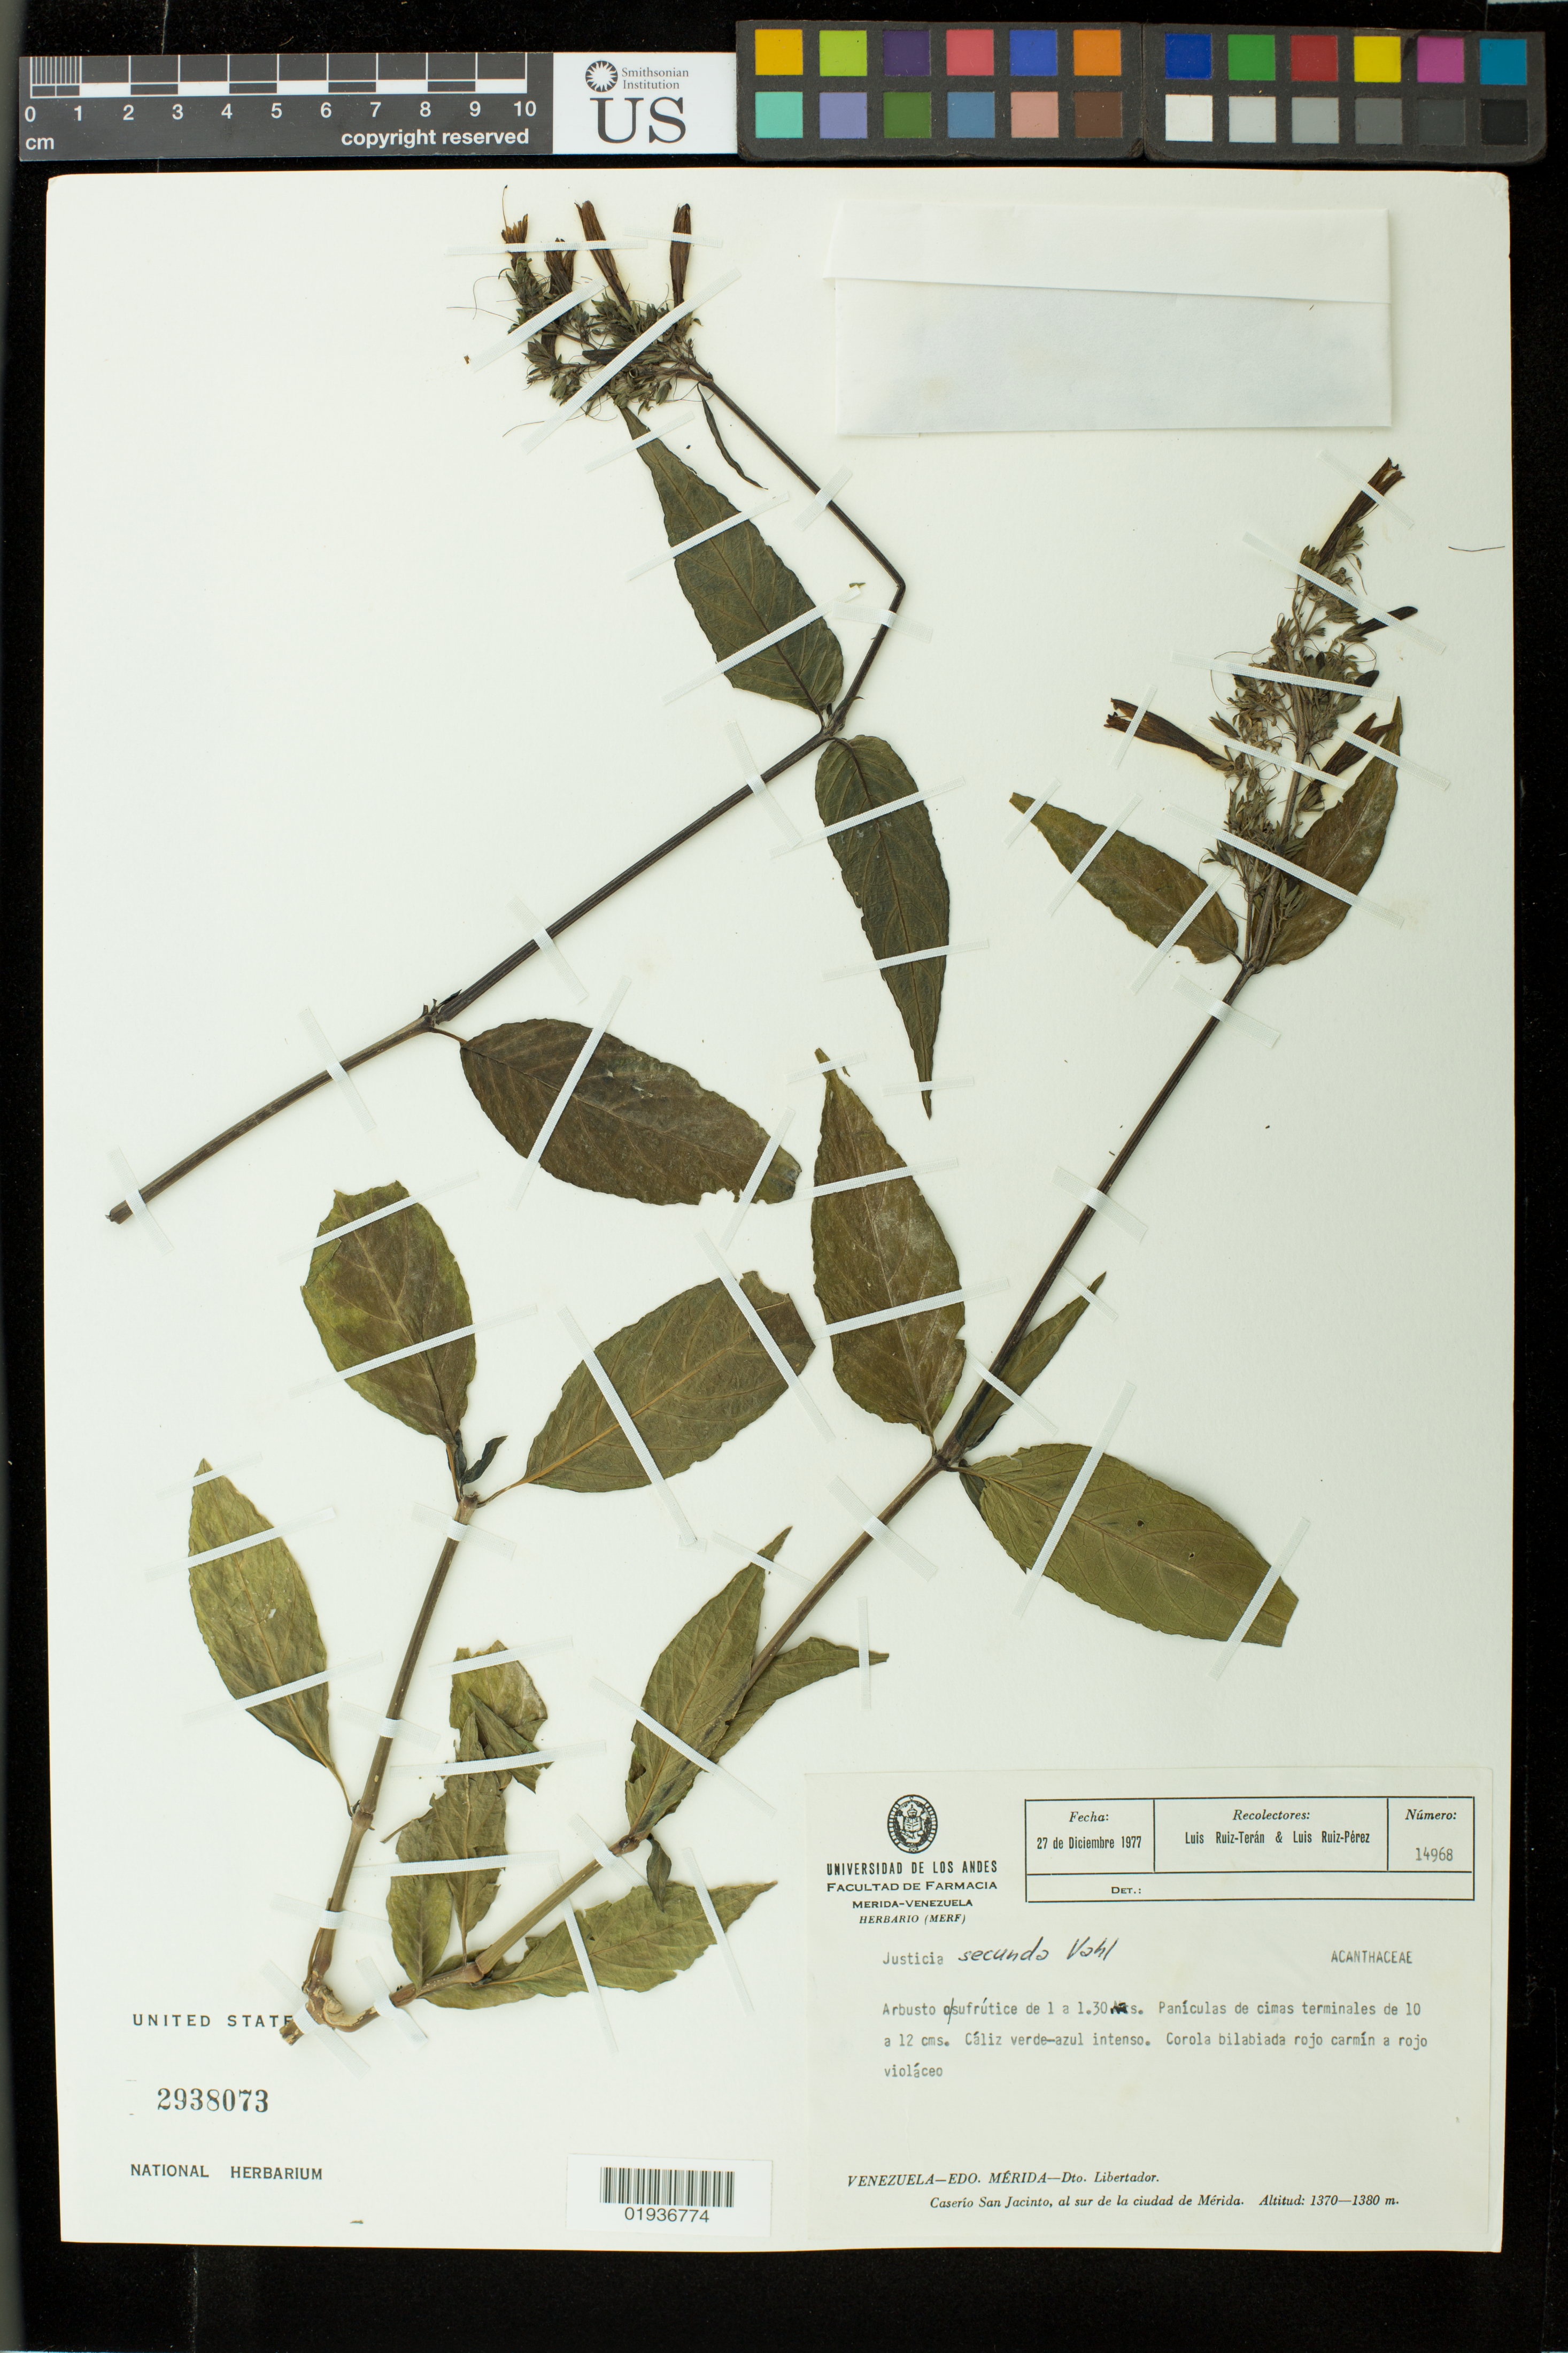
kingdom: Plantae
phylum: Tracheophyta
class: Magnoliopsida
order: Lamiales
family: Acanthaceae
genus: Justicia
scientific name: Justicia secunda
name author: Vahl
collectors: L. E. Ruíz-Terán & L. Ruiz-Perez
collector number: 14968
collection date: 1977-12-27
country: Venezuela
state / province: Mérida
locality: Venezuela - Edo. Mérida - Dto. Libertador. Caserío San Jacinto, al sur de la ciudad de Merida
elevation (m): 1370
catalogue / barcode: US 2938073